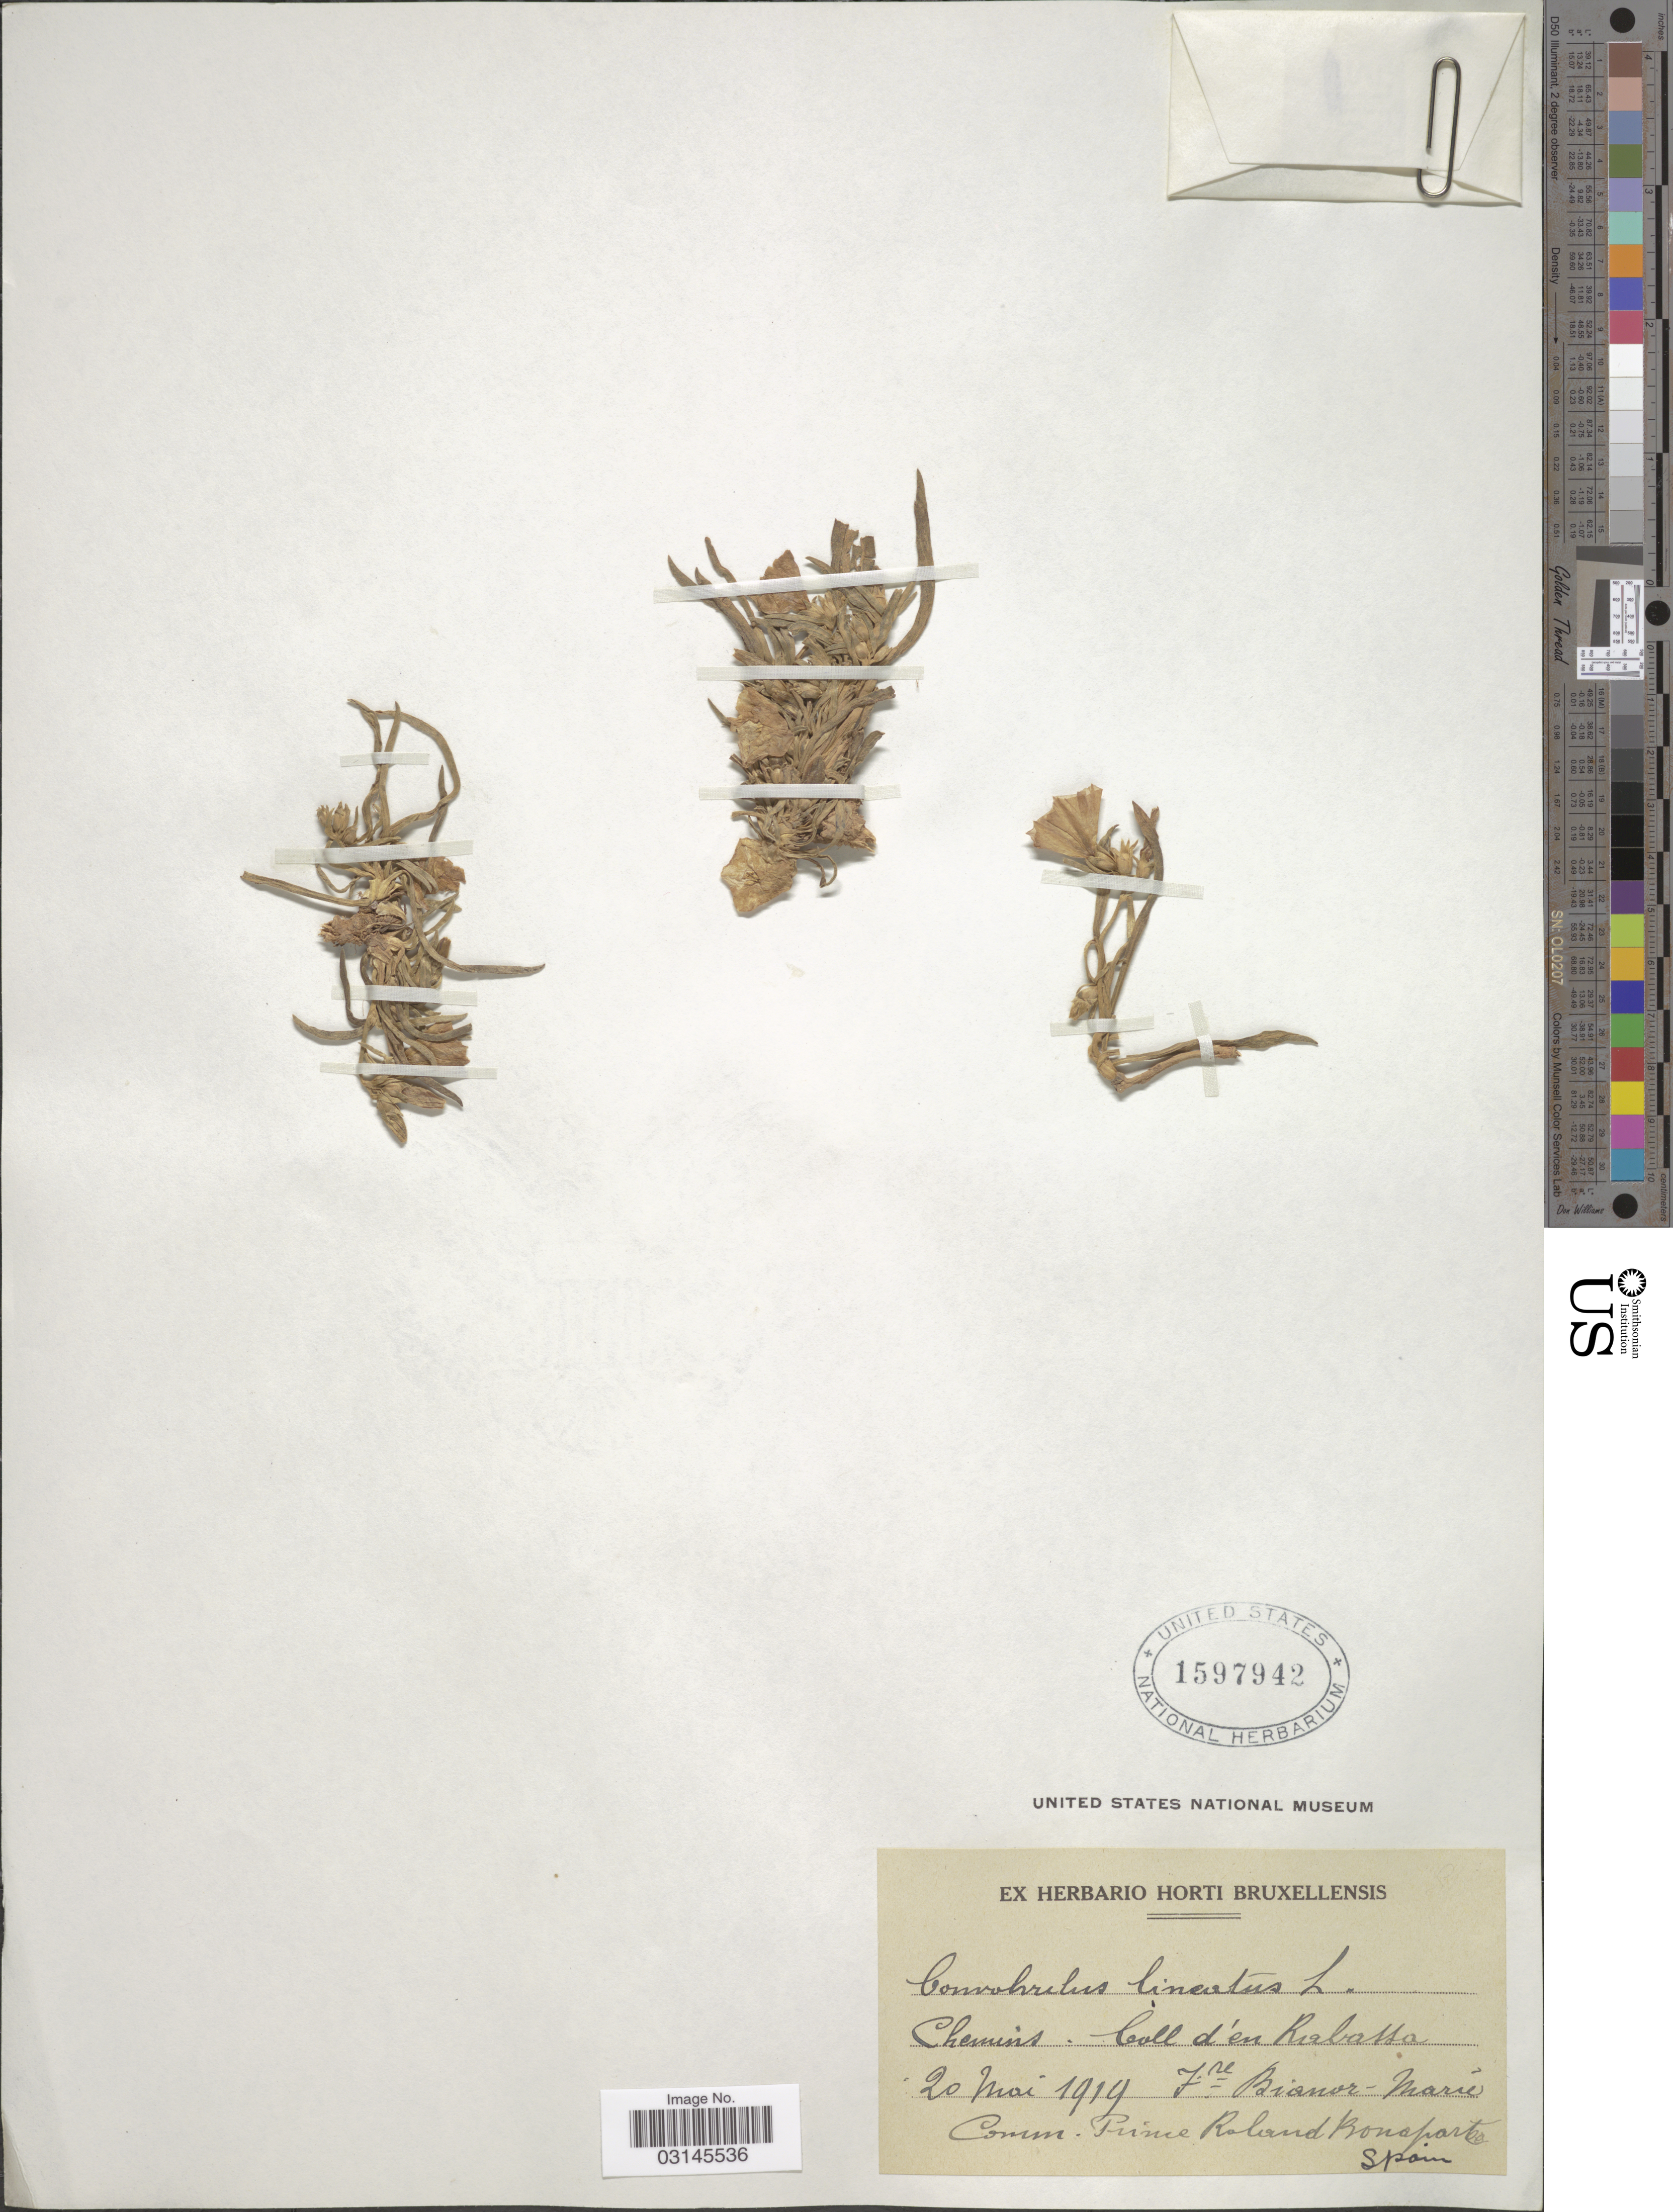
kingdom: Plantae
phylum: Tracheophyta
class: Magnoliopsida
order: Solanales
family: Convolvulaceae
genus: Convolvulus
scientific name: Convolvulus lineatus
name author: L.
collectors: F. Bianor-Marie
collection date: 1919-05-20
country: Spain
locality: Rabassa.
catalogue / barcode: US 1597942